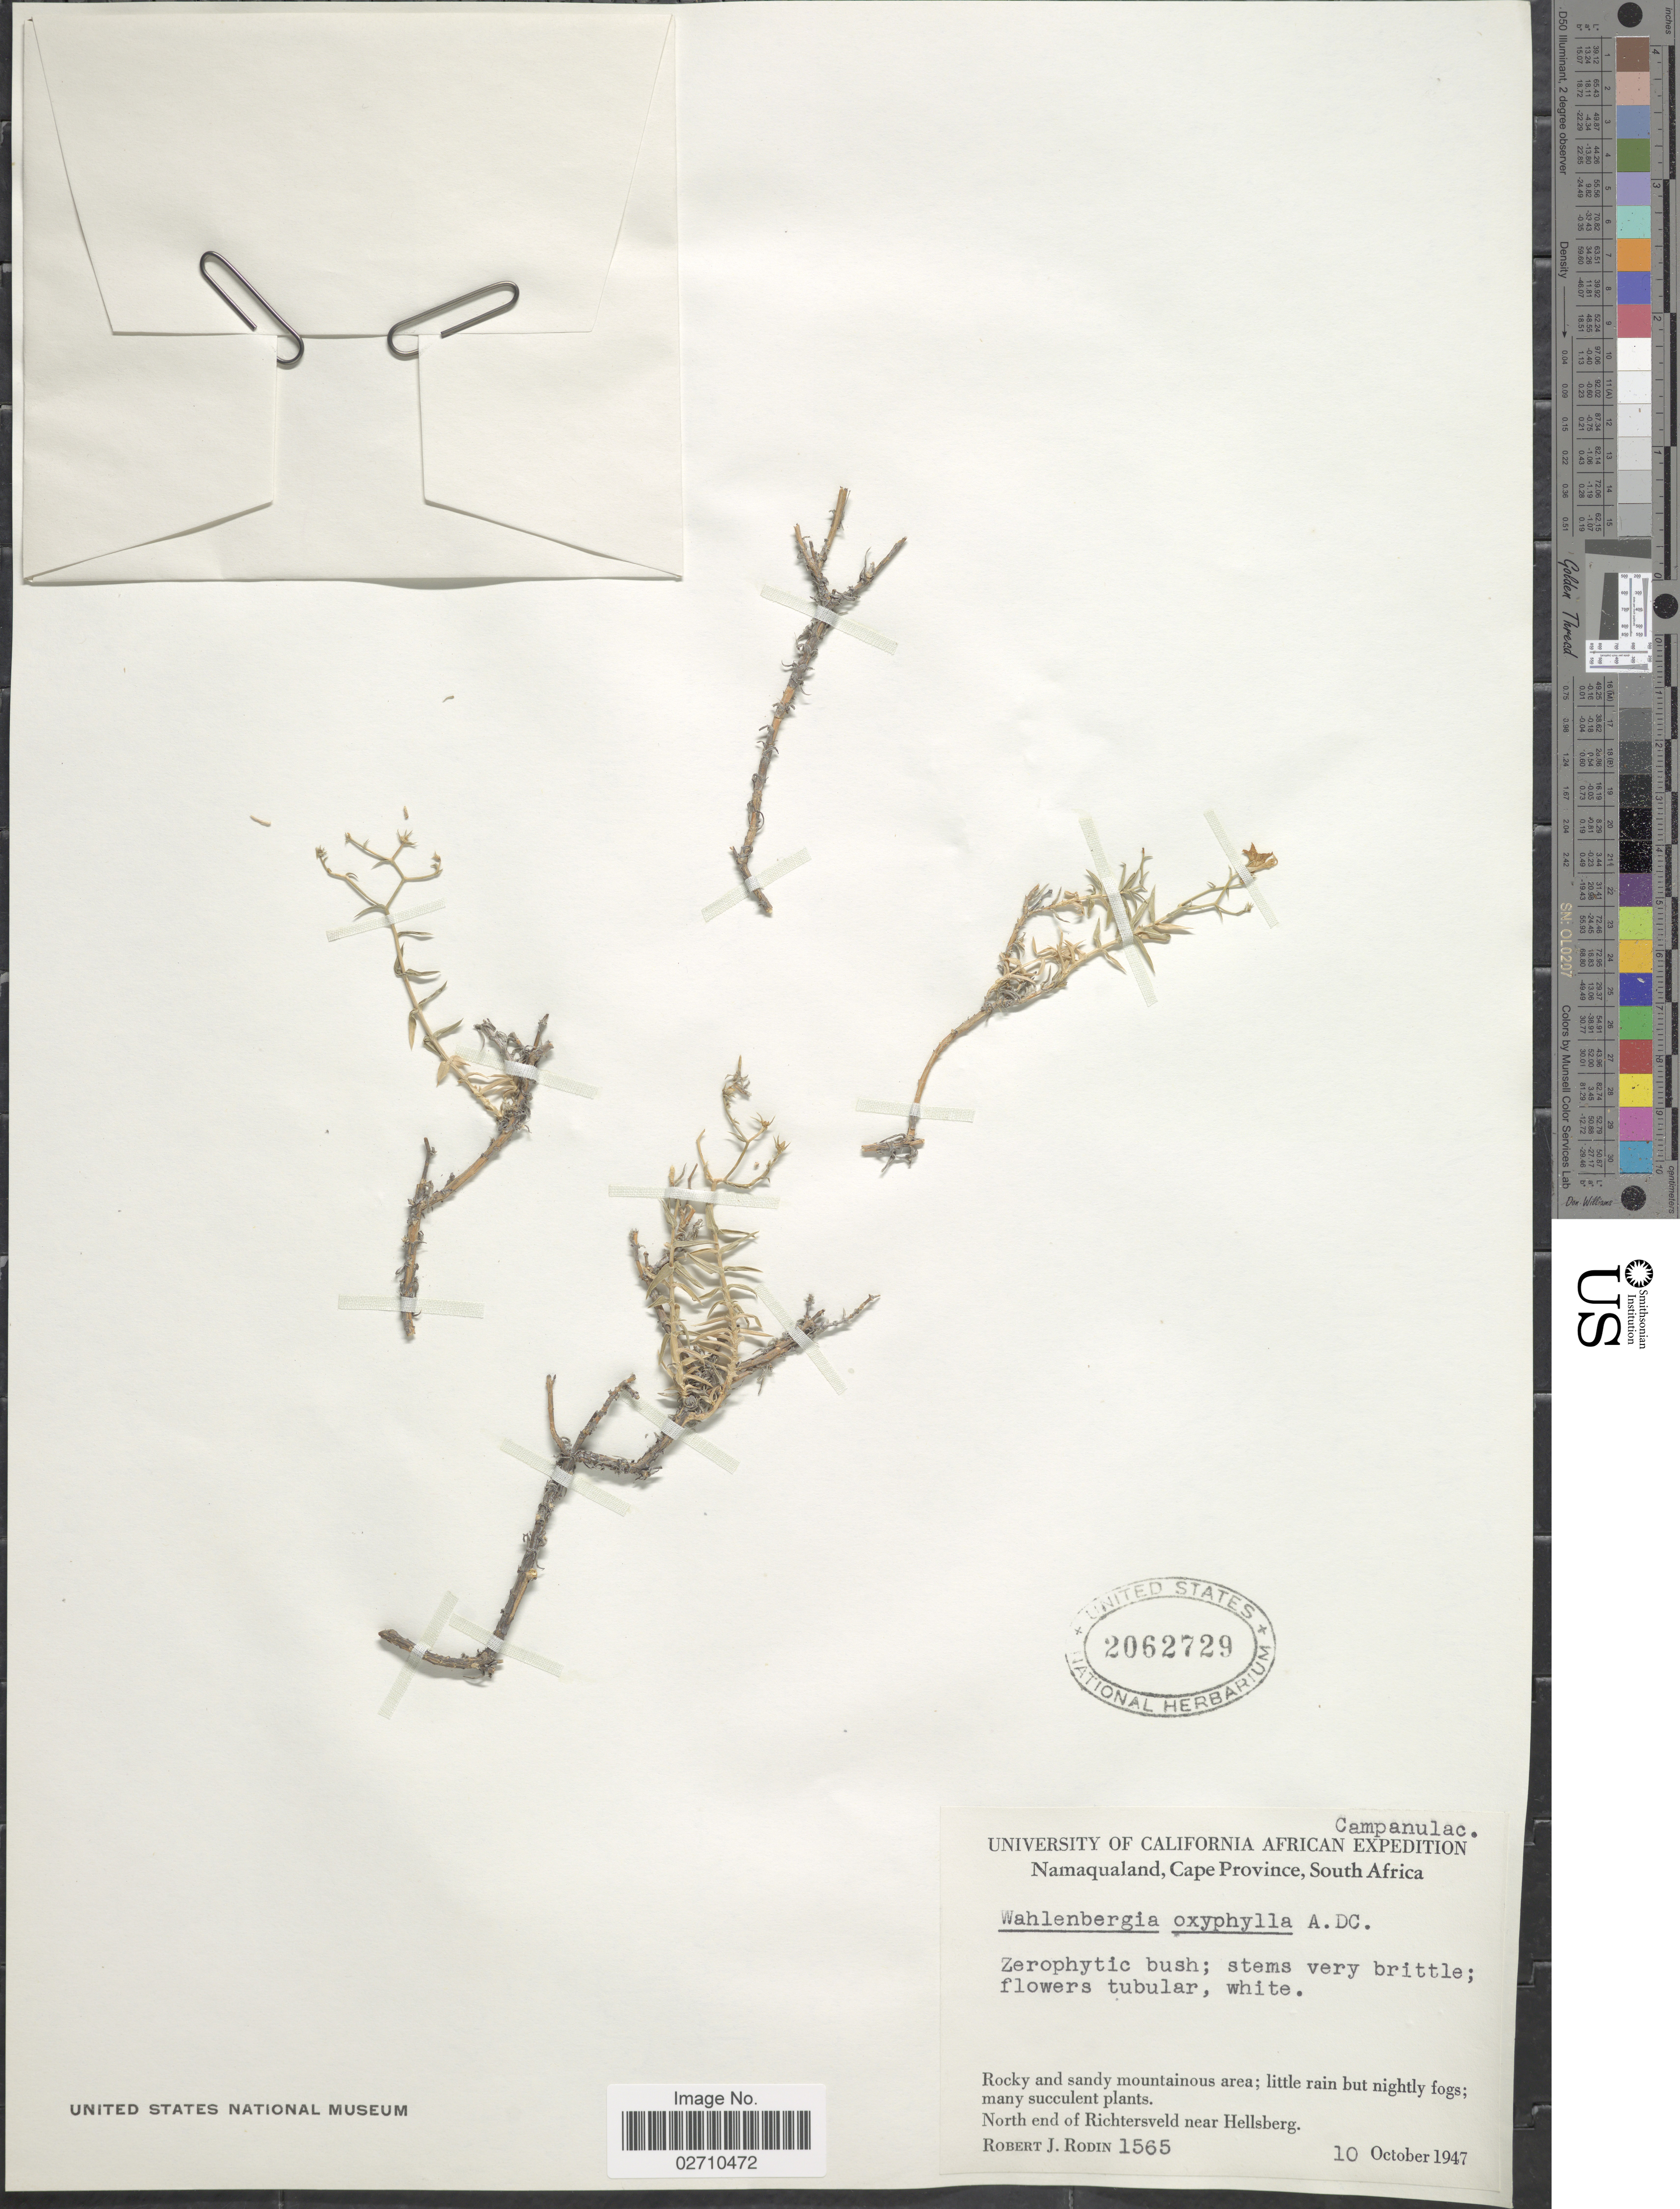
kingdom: Plantae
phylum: Tracheophyta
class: Magnoliopsida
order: Asterales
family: Campanulaceae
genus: Wahlenbergia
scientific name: Wahlenbergia oxyphylla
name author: A. DC.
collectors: R. J. Rodin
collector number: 1565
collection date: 1947-10-10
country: South Africa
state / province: Northern Cape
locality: Namaqualand. North end of Richtersveld near Hellsberg.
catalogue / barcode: US 2062729